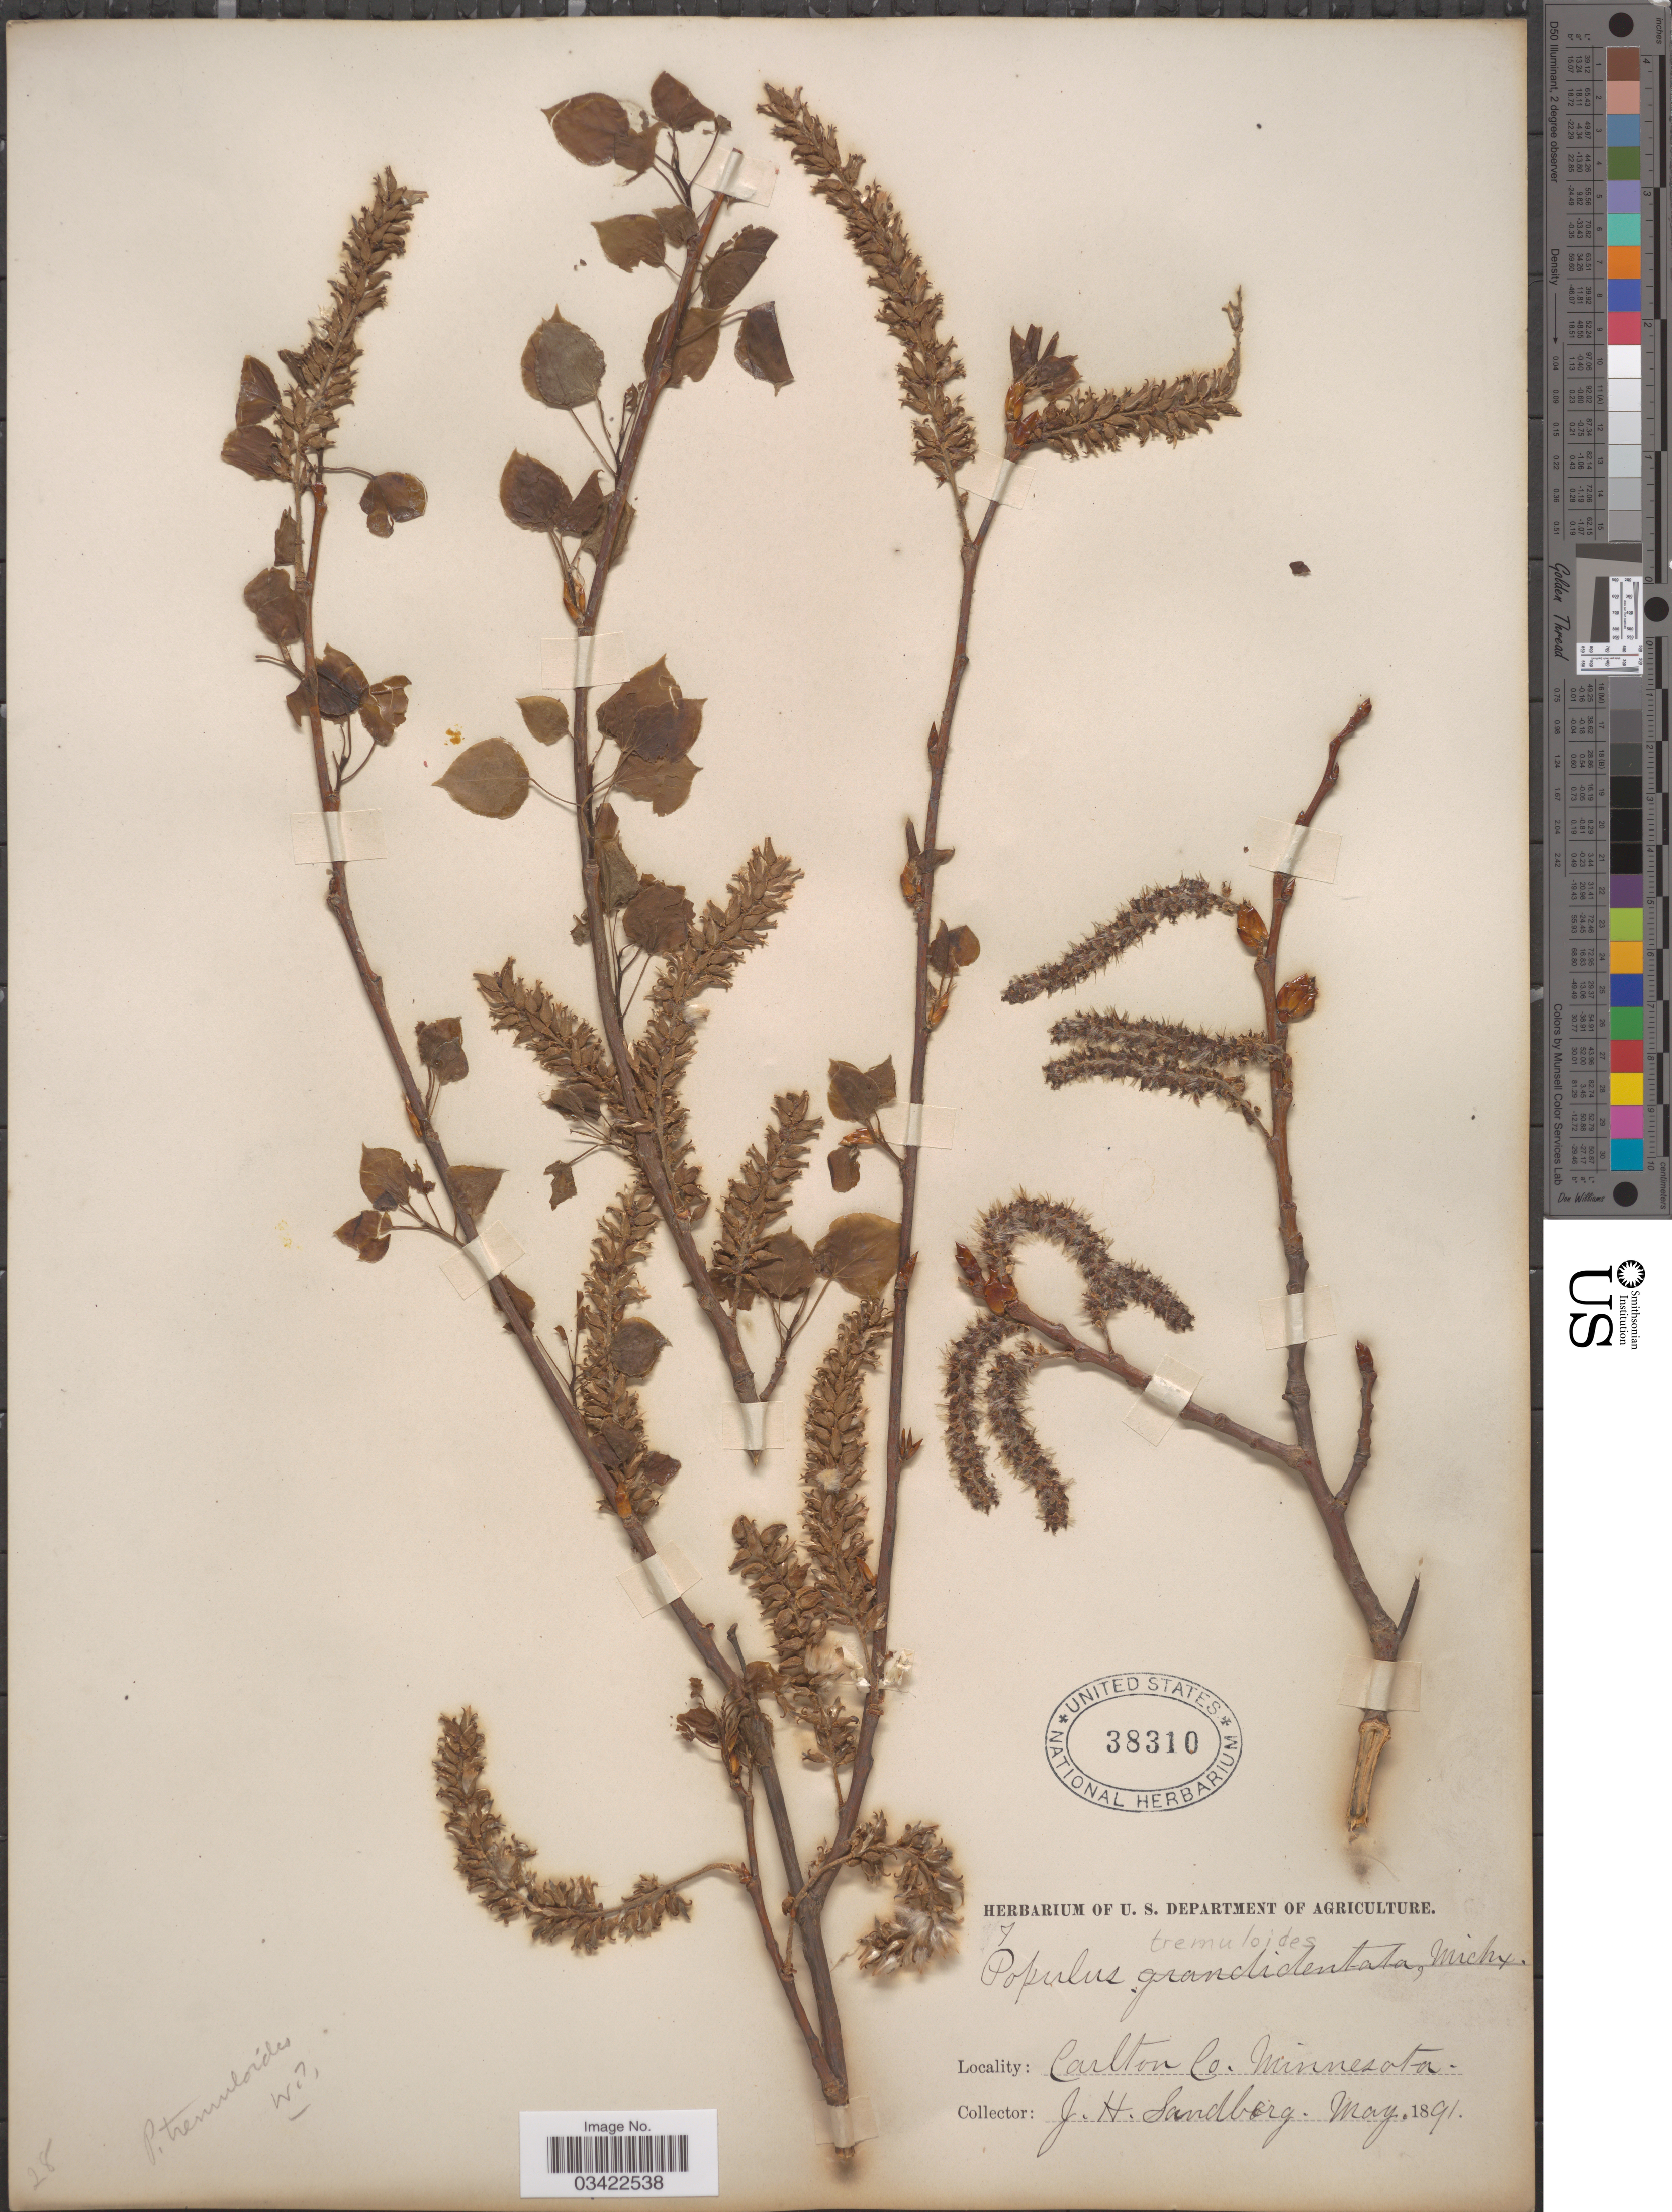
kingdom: Plantae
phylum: Tracheophyta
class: Magnoliopsida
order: Malpighiales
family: Salicaceae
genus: Populus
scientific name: Populus tremuloides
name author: Michx.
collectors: J. H. Sandberg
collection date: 1891-05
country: United States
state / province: Minnesota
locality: Carlton Co.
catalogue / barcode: US 38310